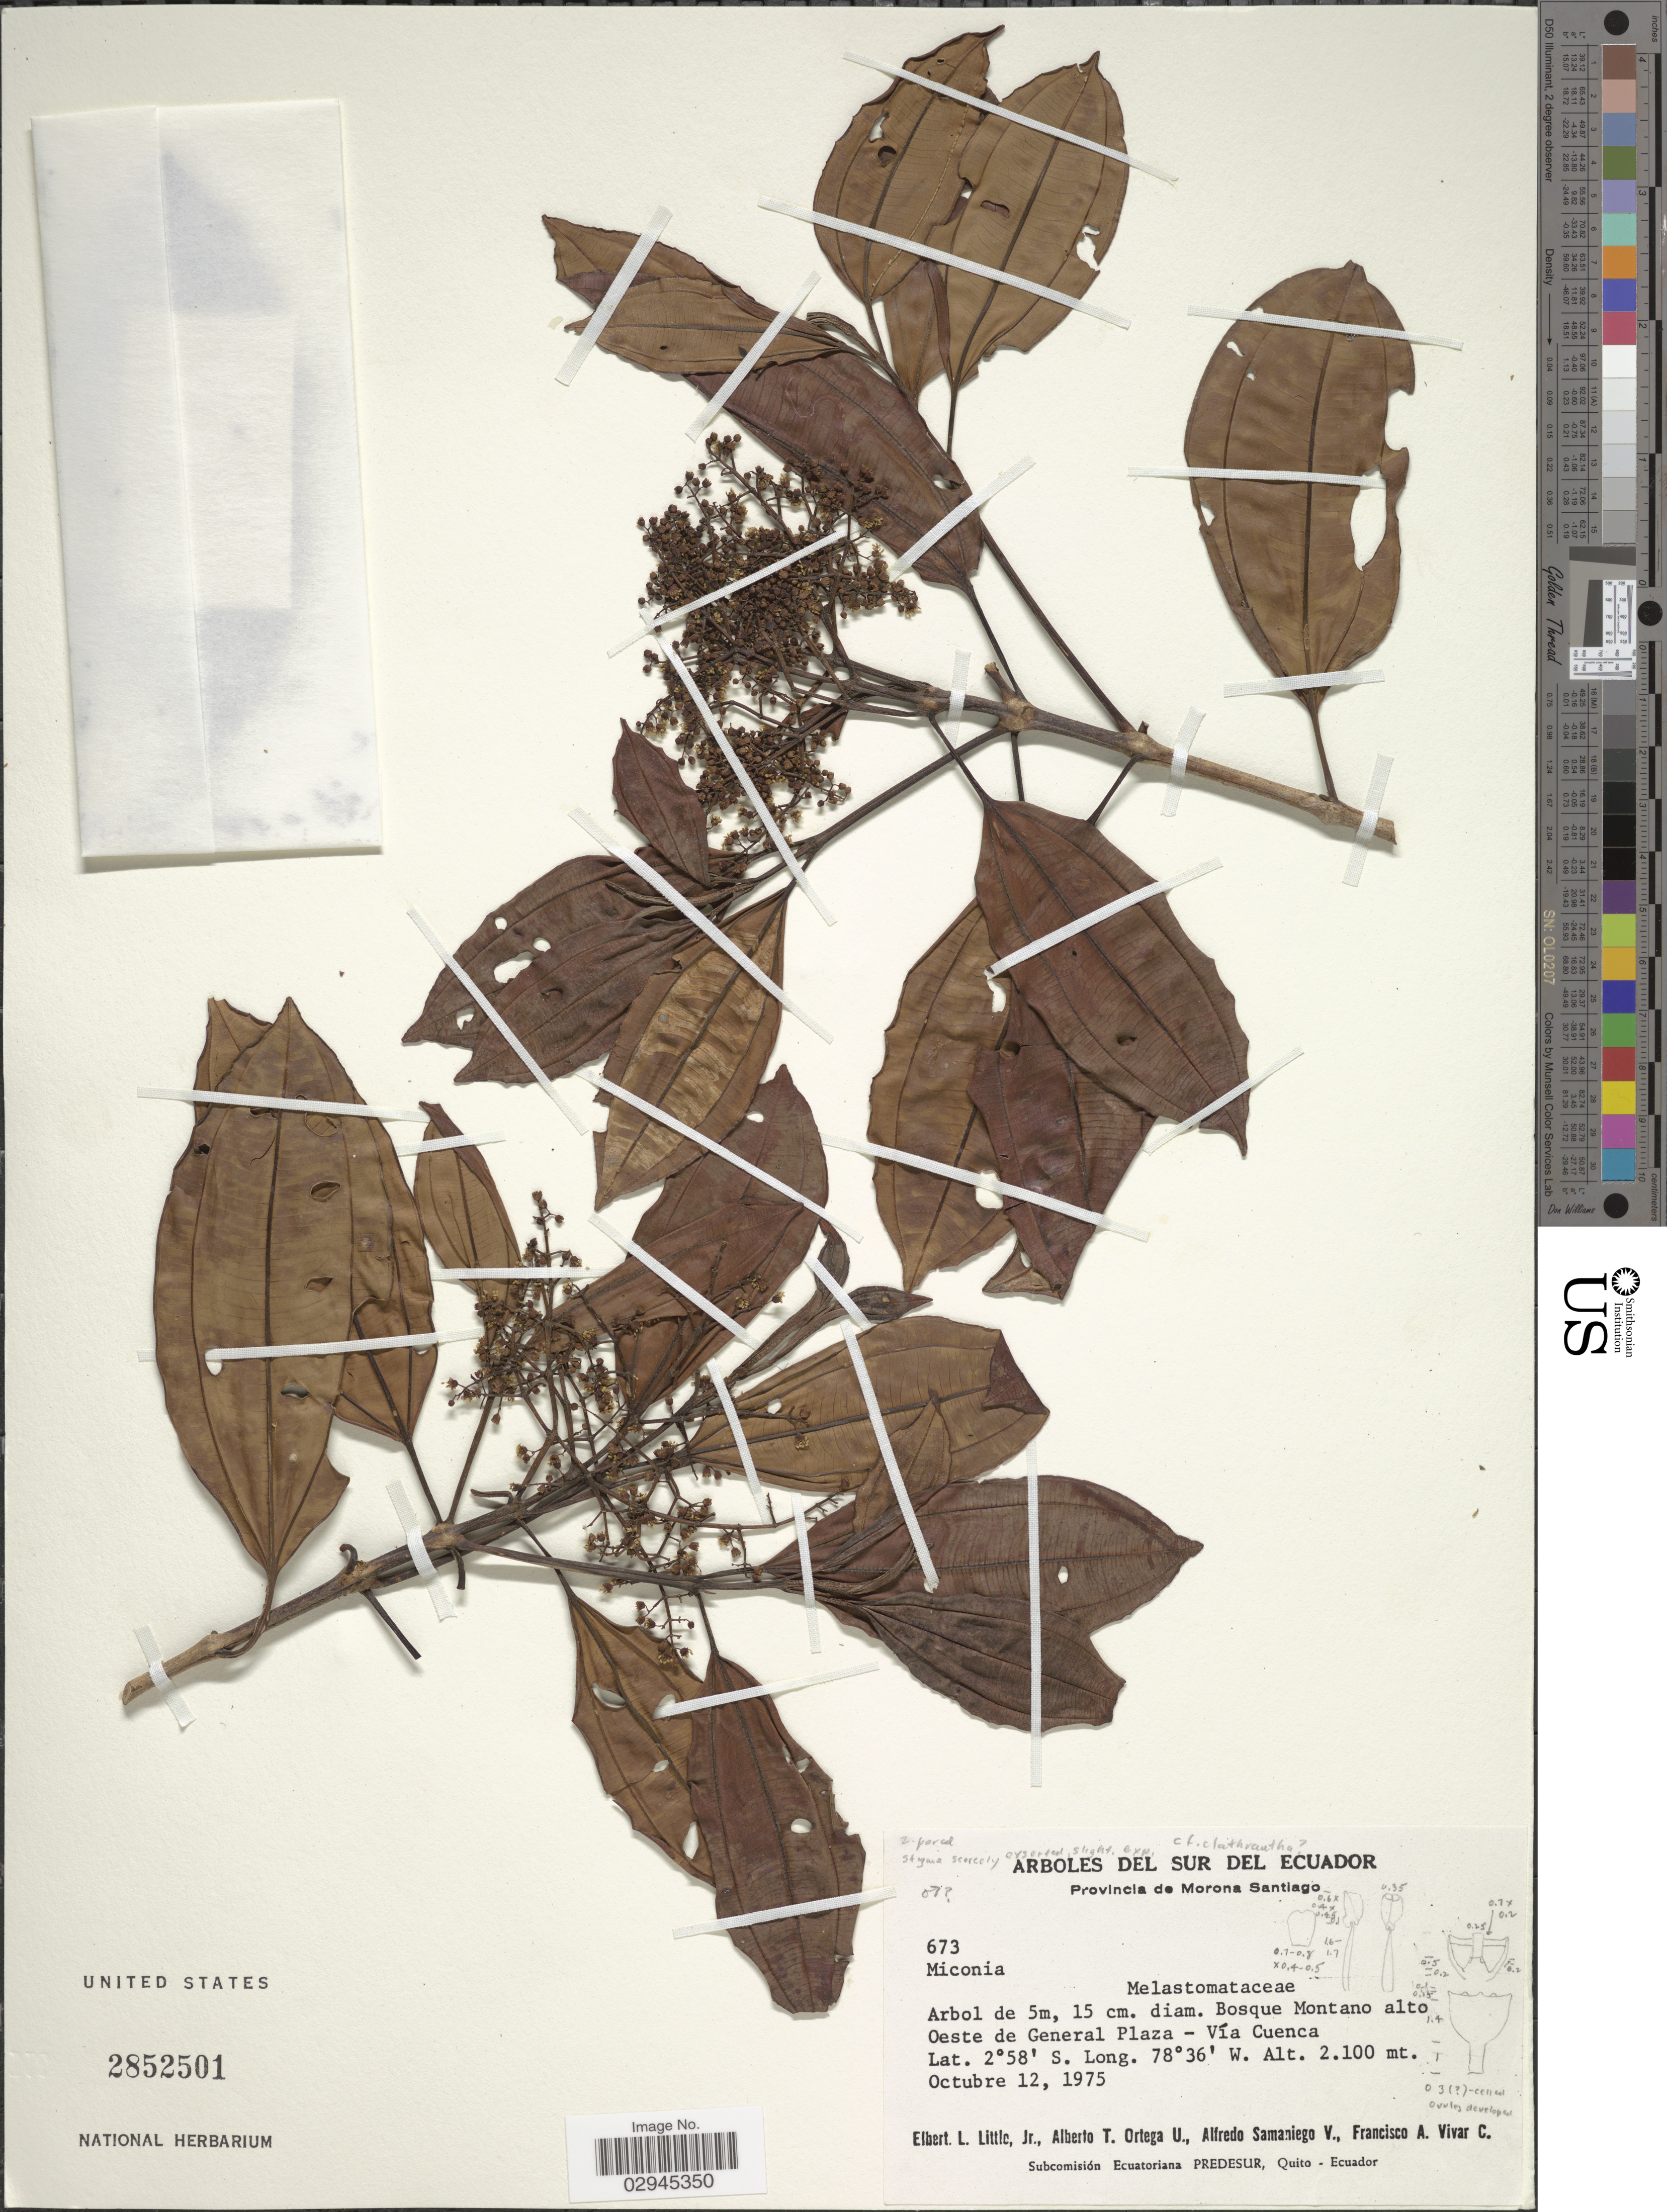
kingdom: Plantae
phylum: Tracheophyta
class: Magnoliopsida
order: Myrtales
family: Melastomataceae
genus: Miconia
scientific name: Miconia sp.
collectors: E. L. Little, A. T. Ortega U., A. V. Samaniego & F. A. Vivar C.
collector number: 673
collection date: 1975-10-12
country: Ecuador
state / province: Morona-Santiago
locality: Bosque Montano alto Oeste de General Plaza - Vía Cuenca.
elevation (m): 2100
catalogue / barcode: US 2852501